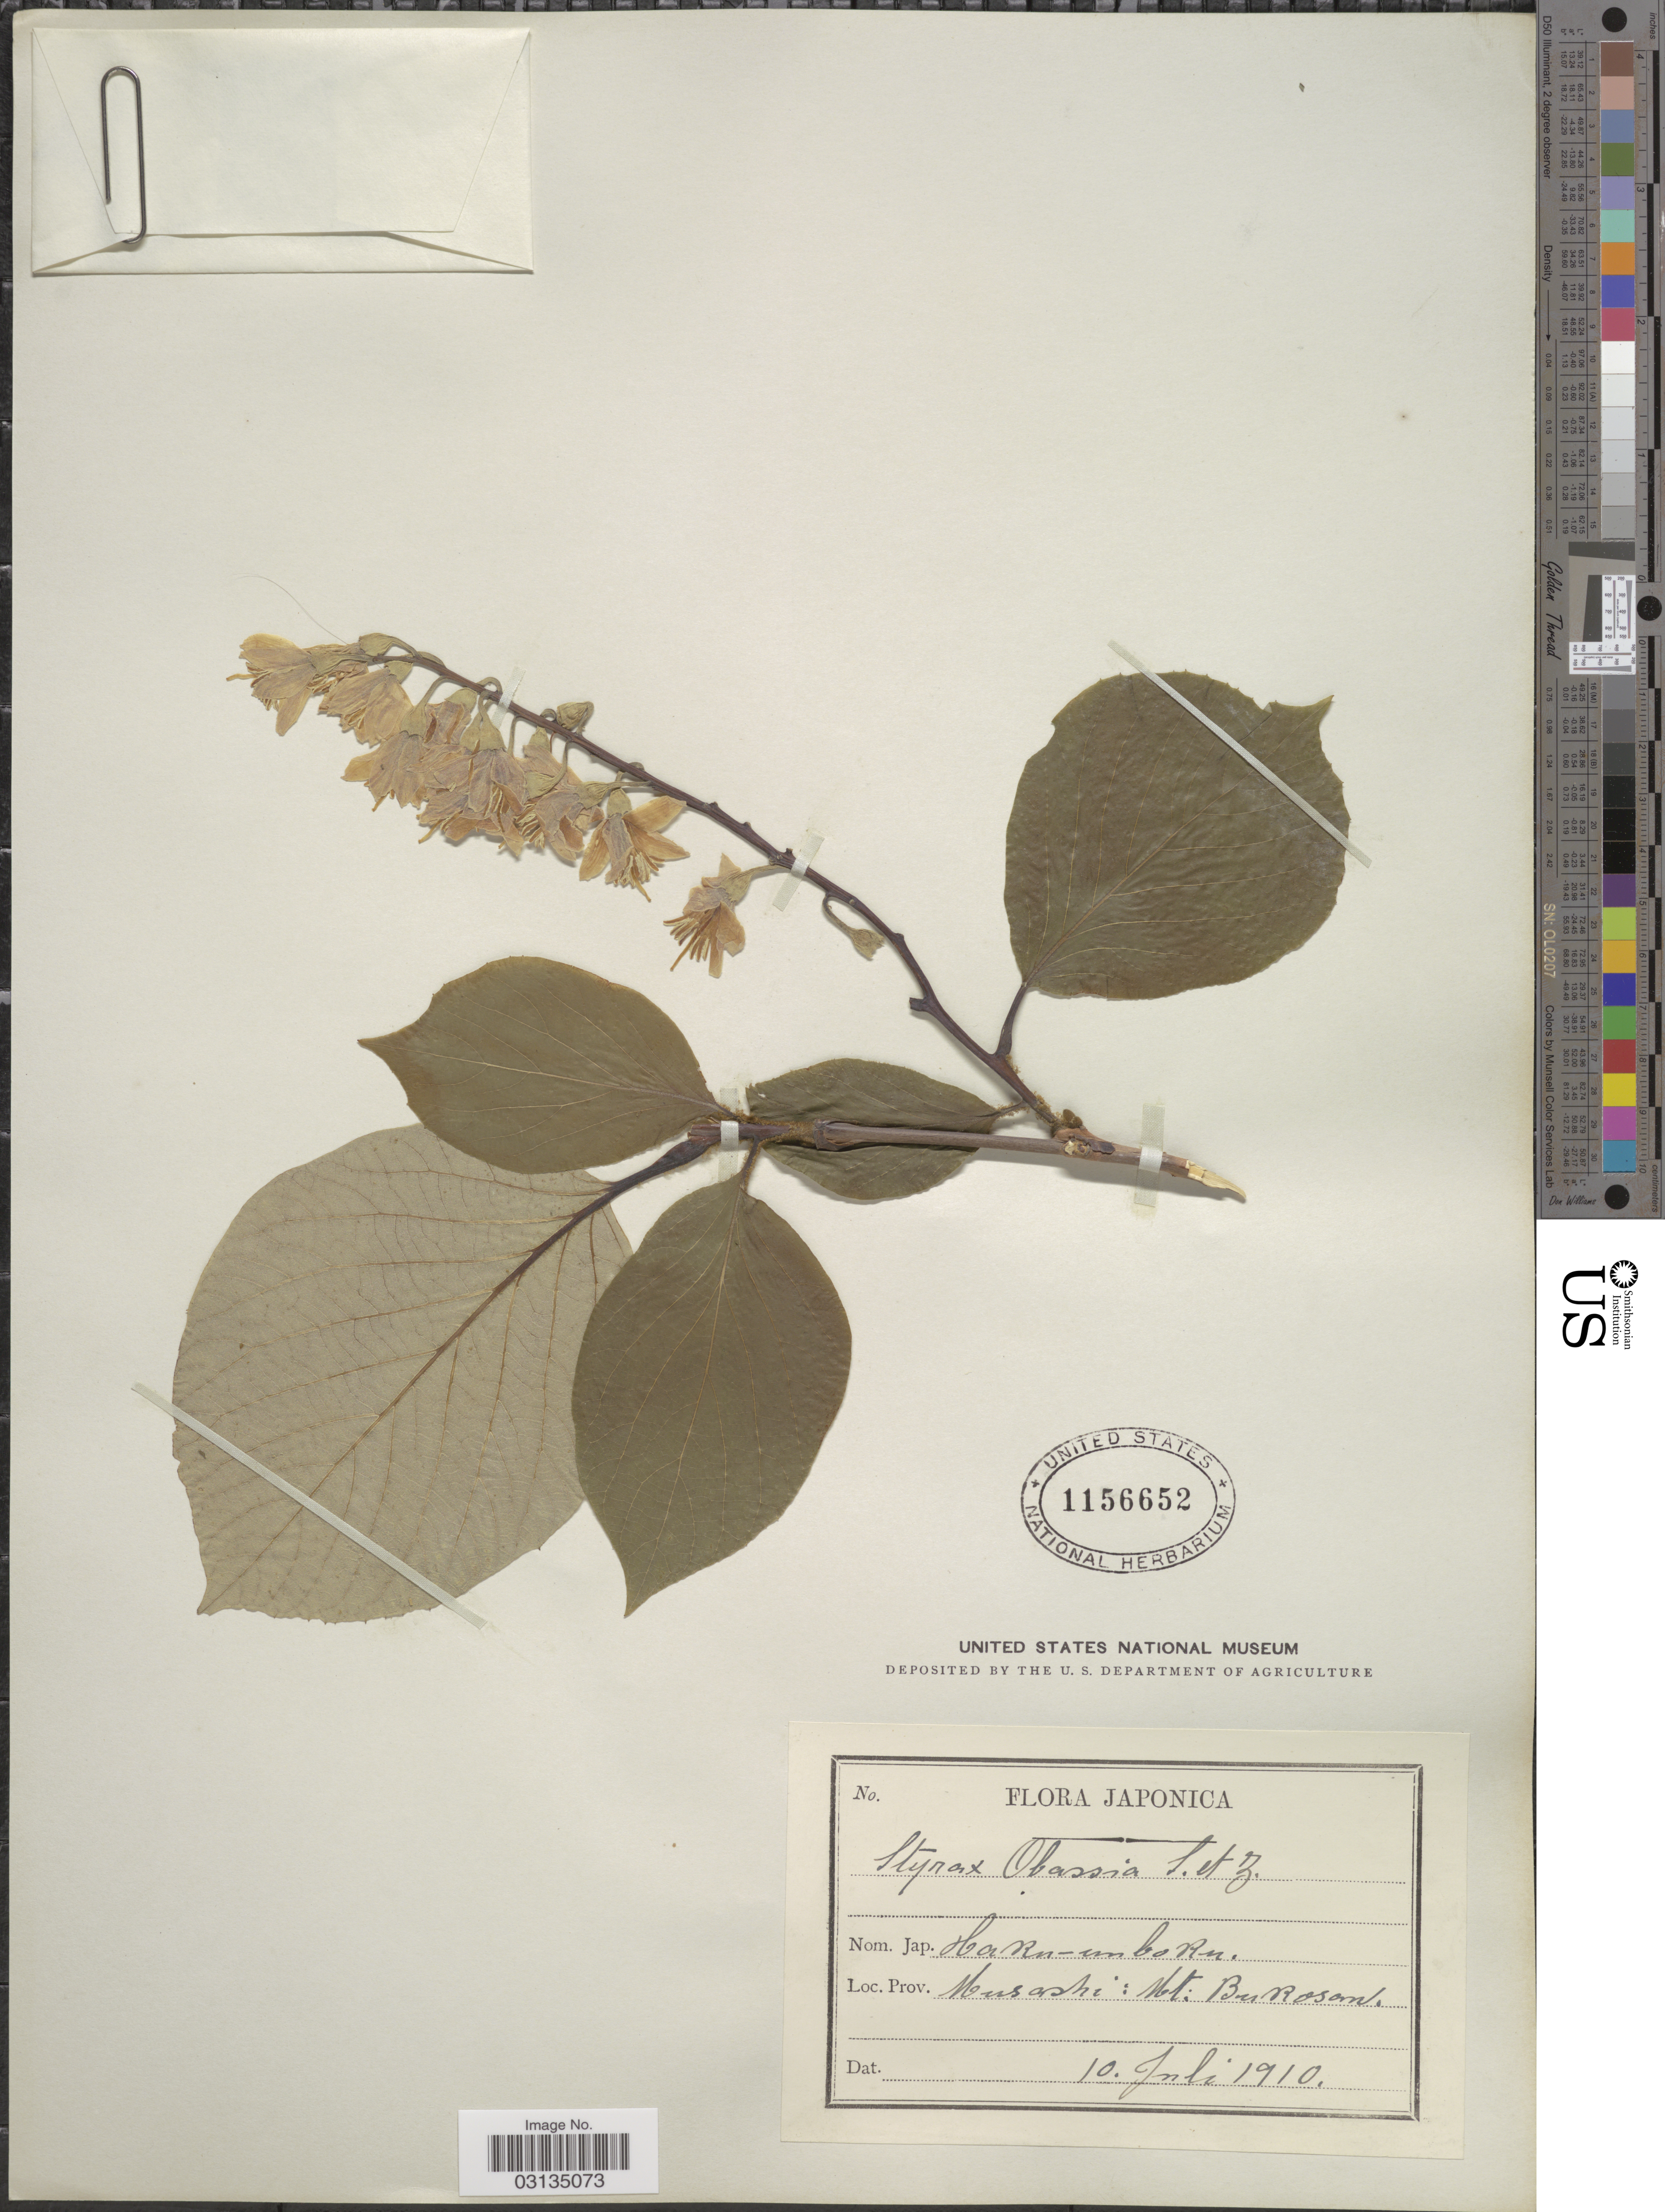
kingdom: Plantae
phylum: Tracheophyta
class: Magnoliopsida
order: Ericales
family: Styracaceae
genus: Styrax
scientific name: Styrax obassia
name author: Siebold & Zucc.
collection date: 1910-07-10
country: Japan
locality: Japonica, Musashi: Mt. Bukosan.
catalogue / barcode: US 1156652